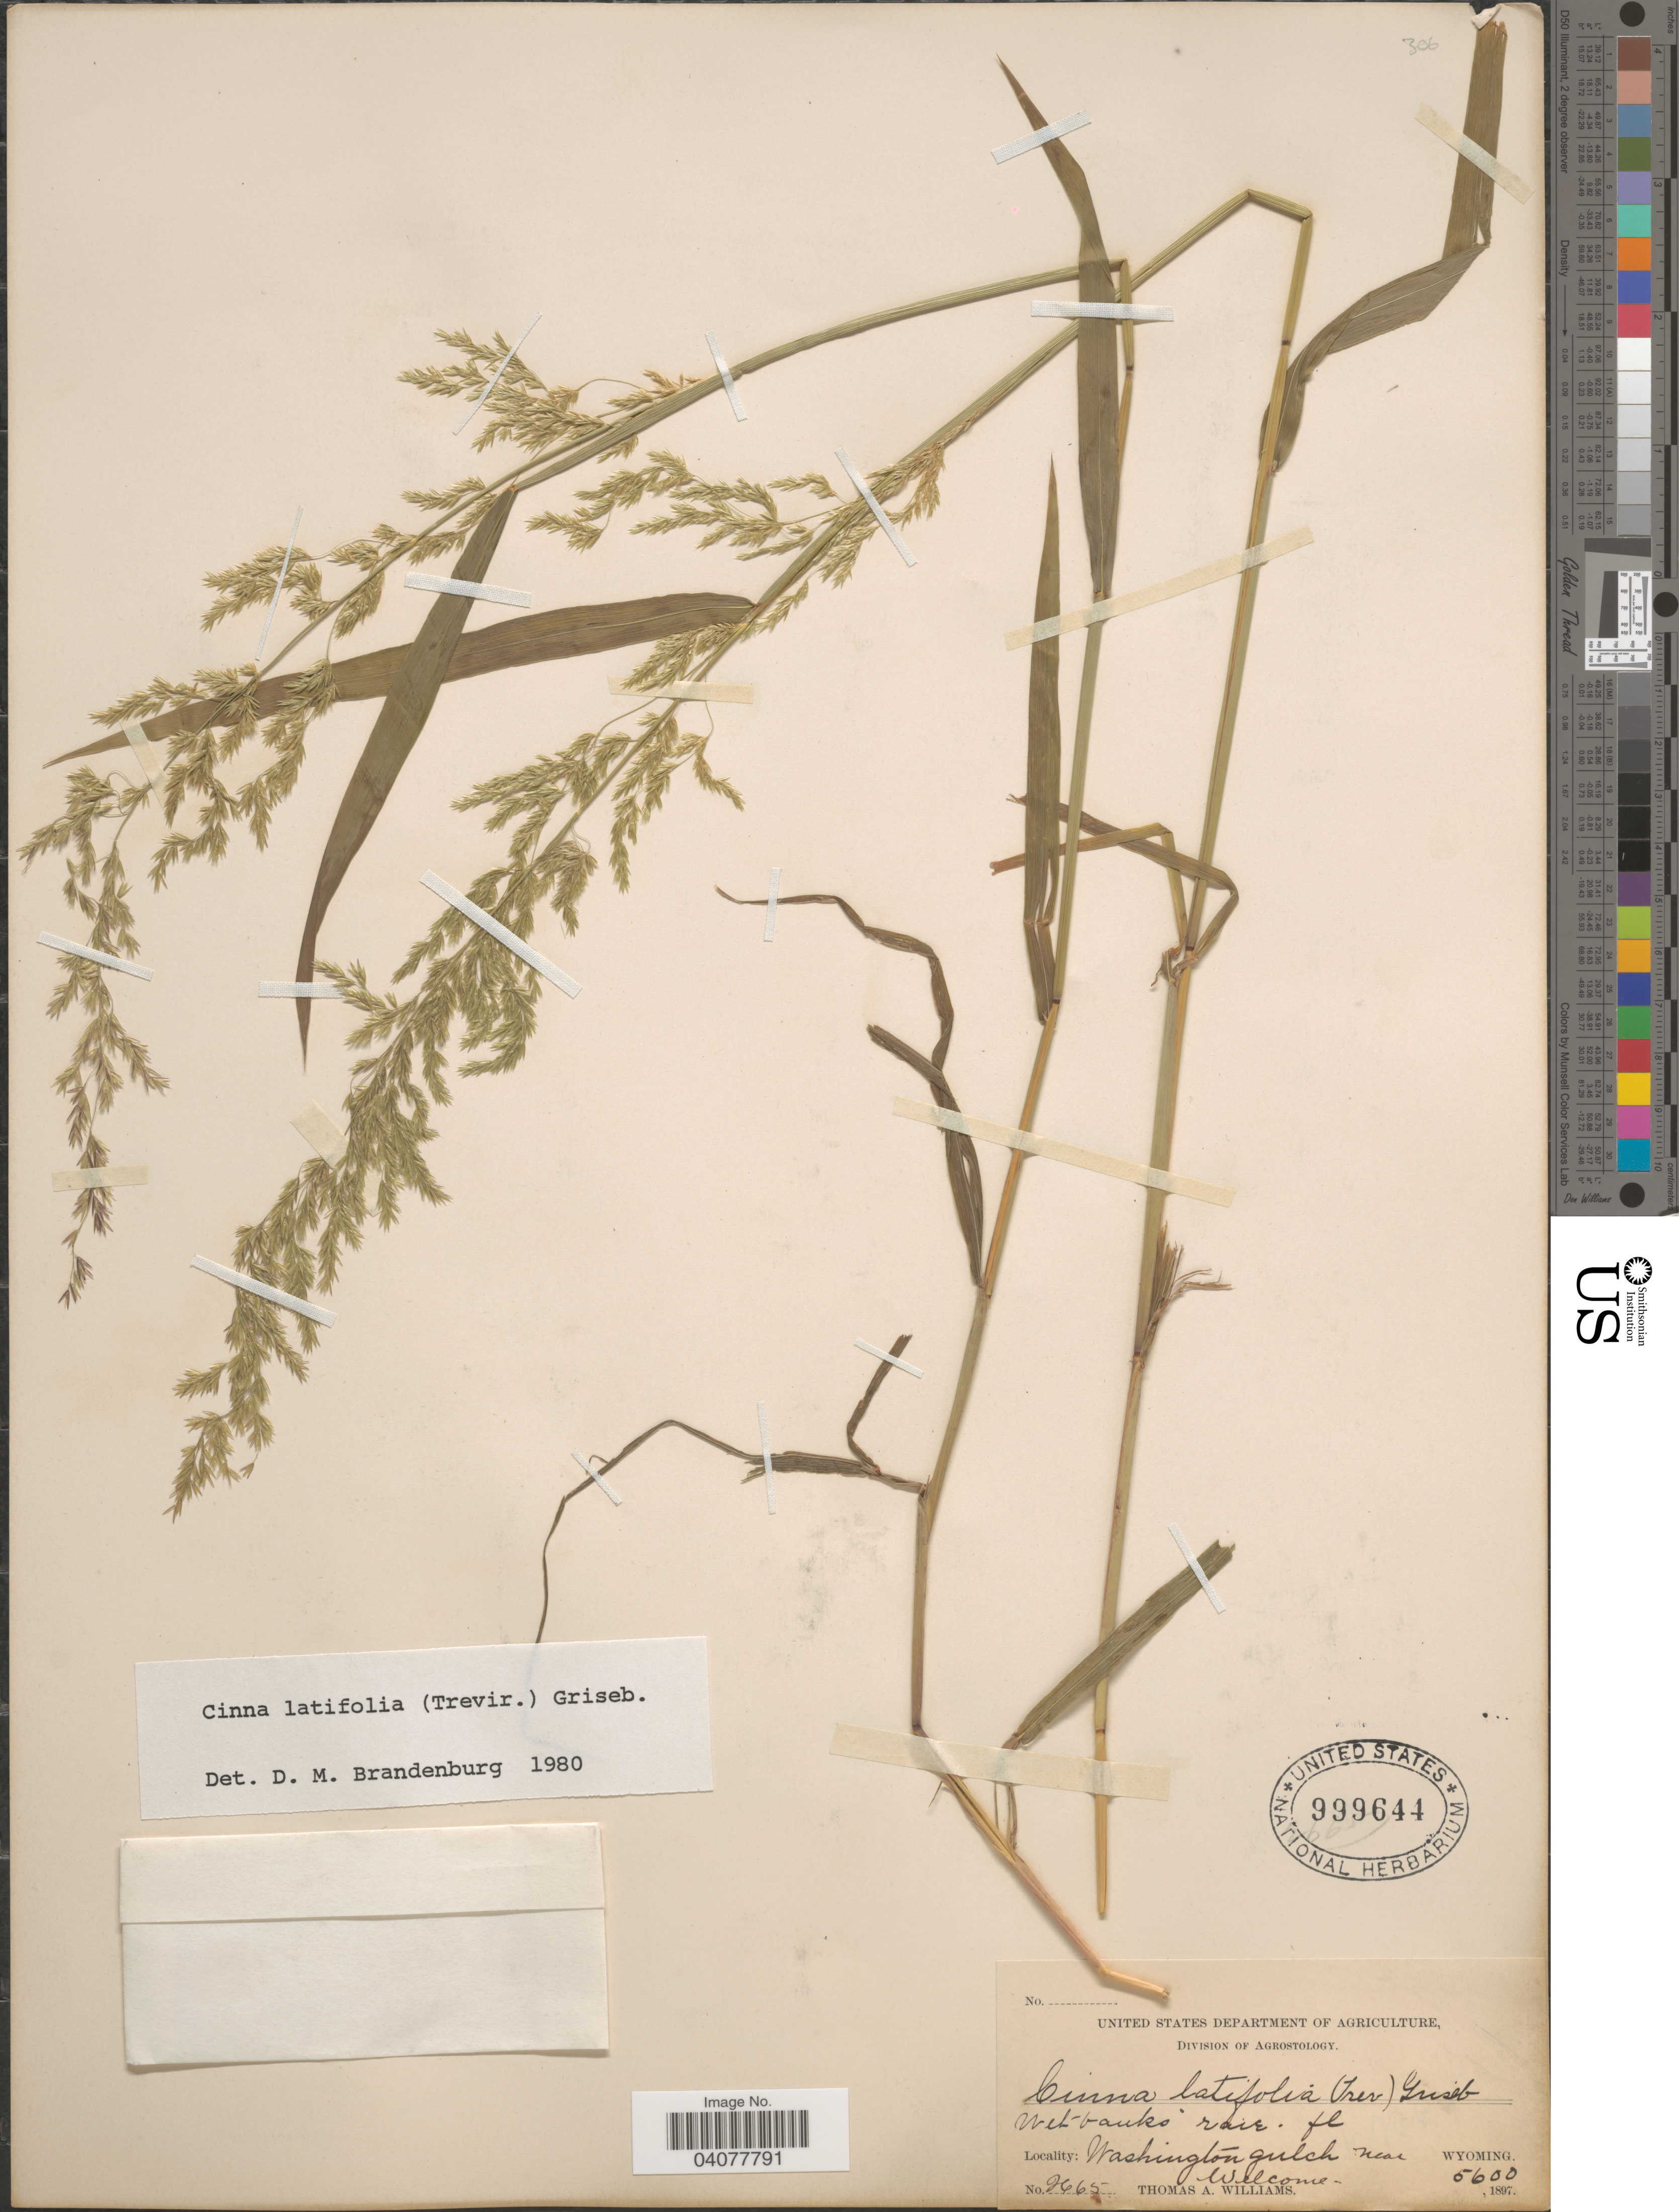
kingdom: Plantae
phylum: Tracheophyta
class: Liliopsida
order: Poales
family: Poaceae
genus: Cinna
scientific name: Cinna latifolia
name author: (Trevir. ex Goeppert) Griseb.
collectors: T. A. Williams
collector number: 2665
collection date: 1897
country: United States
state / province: Wyoming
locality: Wet banks. Washington gulch near Welcome.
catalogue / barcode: US 999644